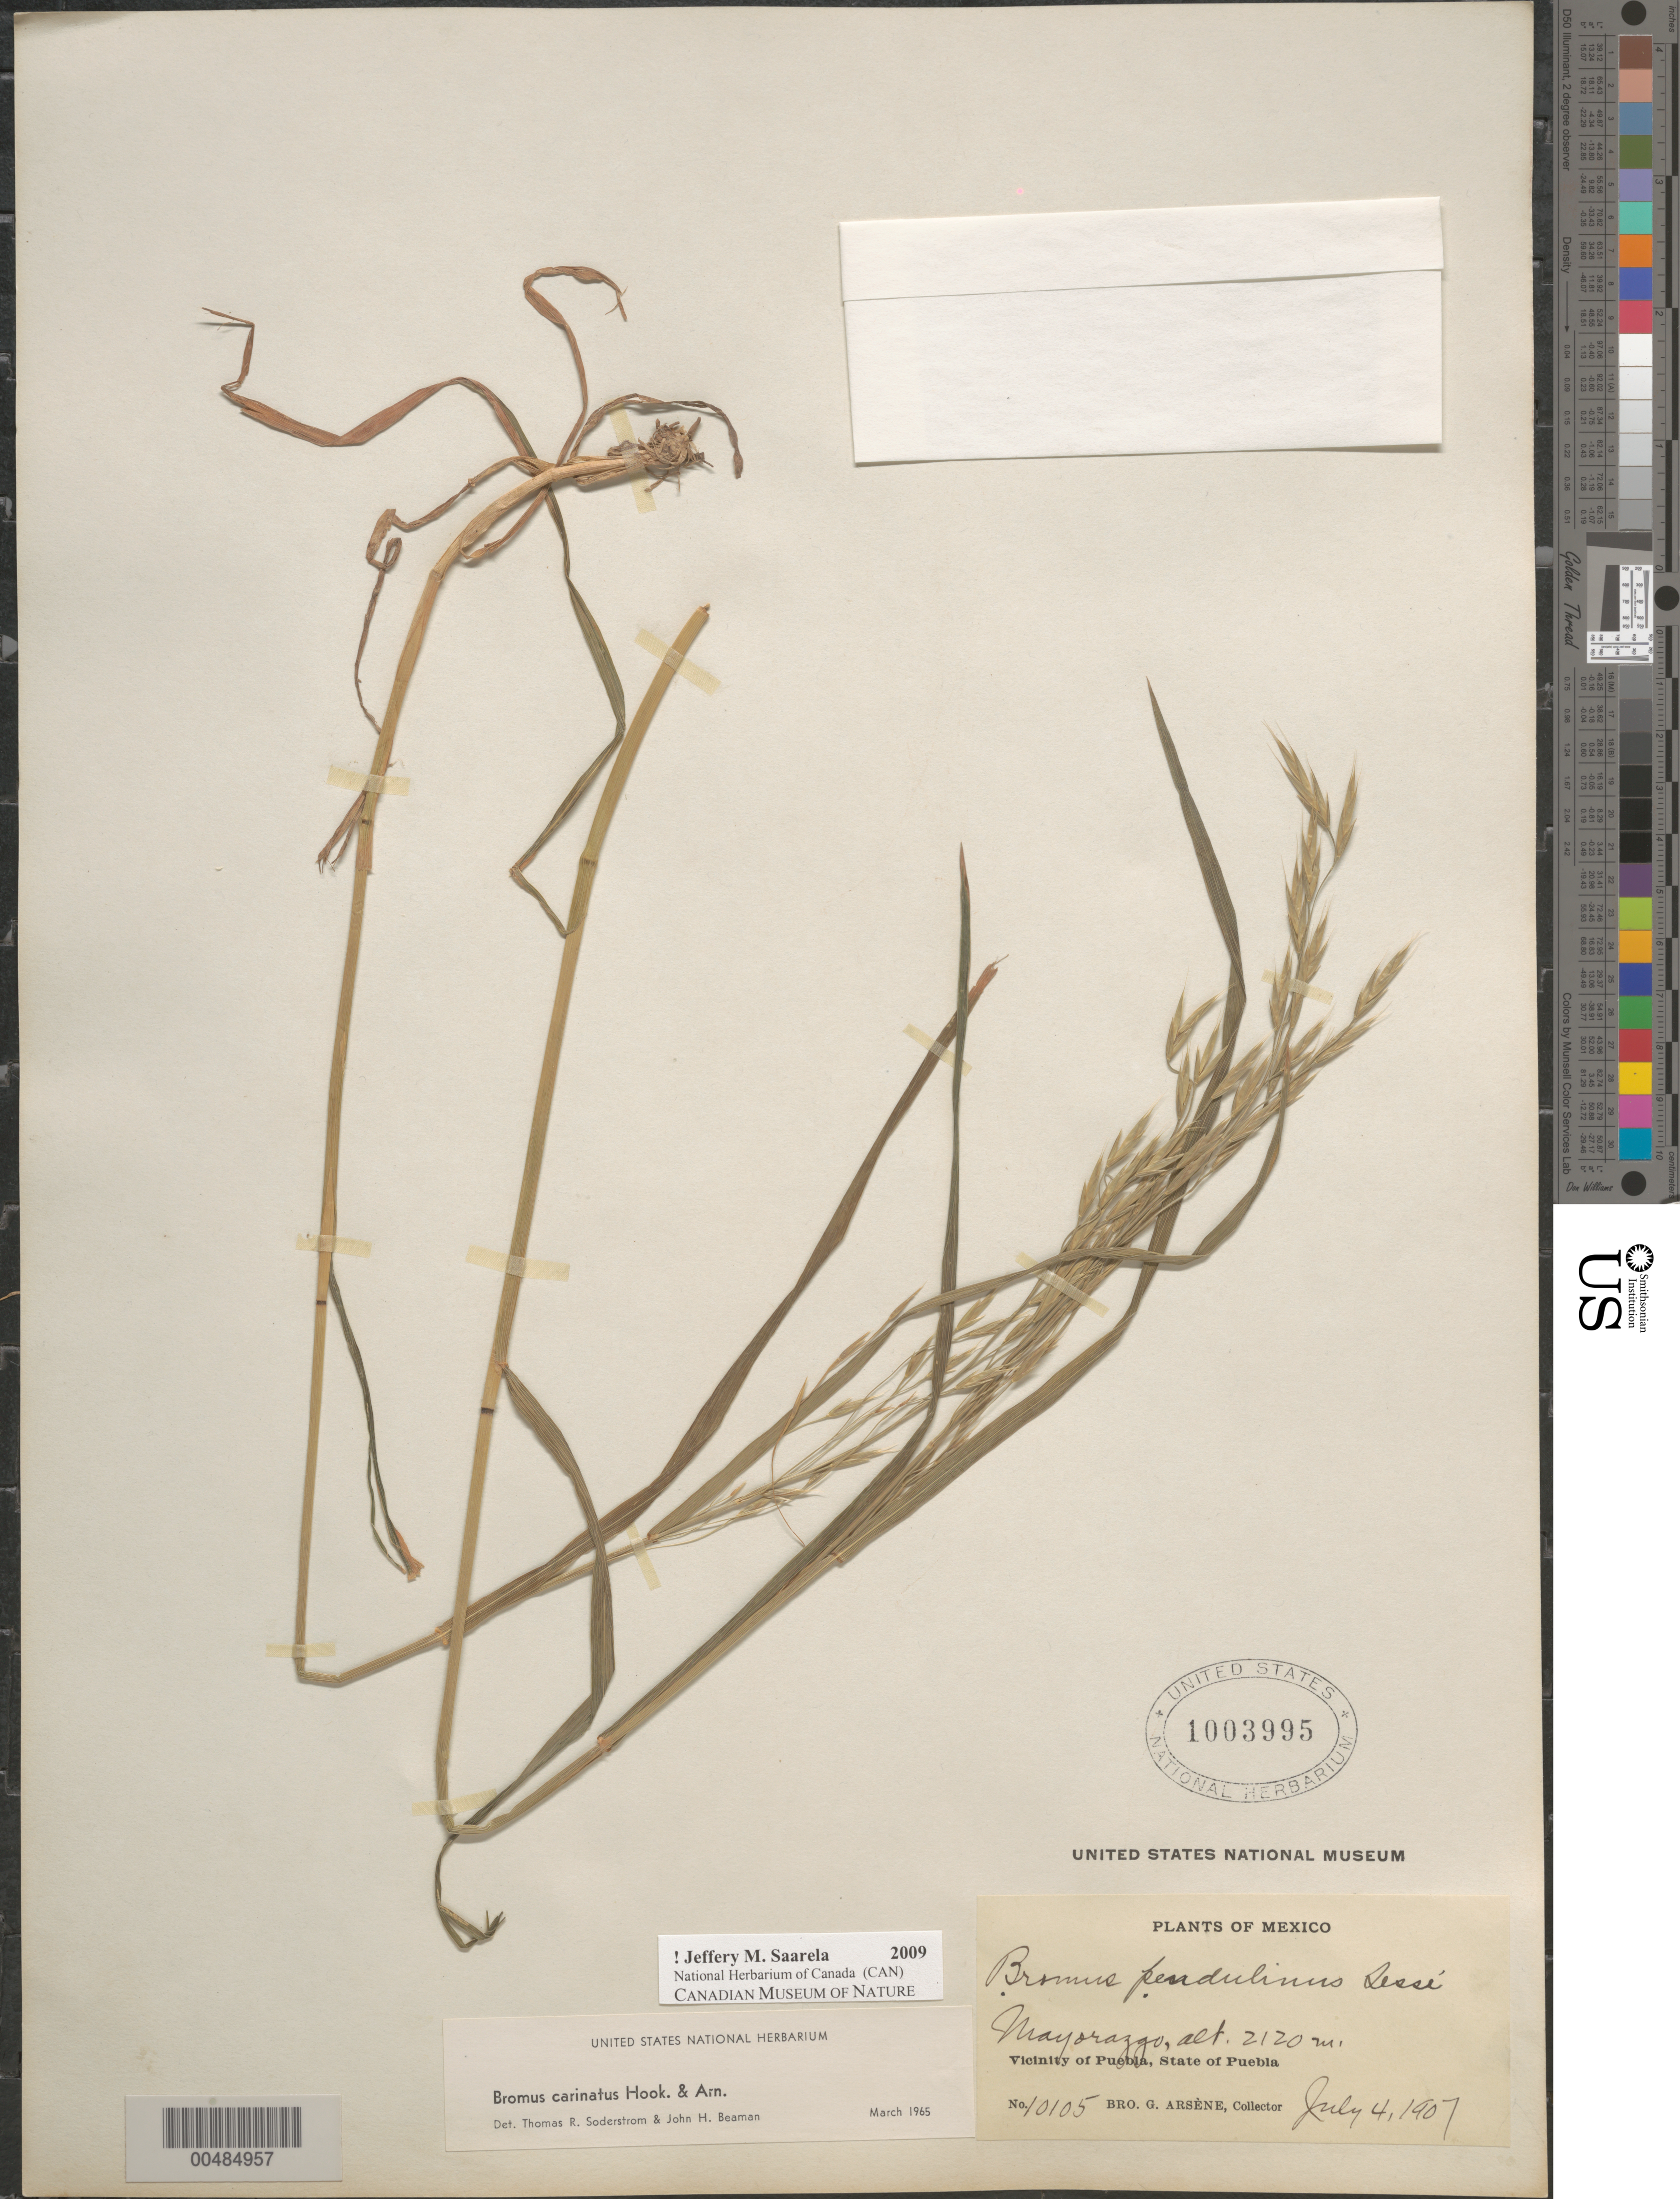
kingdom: Plantae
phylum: Tracheophyta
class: Liliopsida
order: Poales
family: Poaceae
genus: Bromus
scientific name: Bromus carinatus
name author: Hook. & Arn.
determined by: Soderstrom, T. R.; Beaman, J. H.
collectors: Bro. G. Arsène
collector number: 10105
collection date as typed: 4 Jul 1907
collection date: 1907-07-04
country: Mexico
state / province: Puebla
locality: Mayorazgo, vicinity of Puebla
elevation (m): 2120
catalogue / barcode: US 1003995